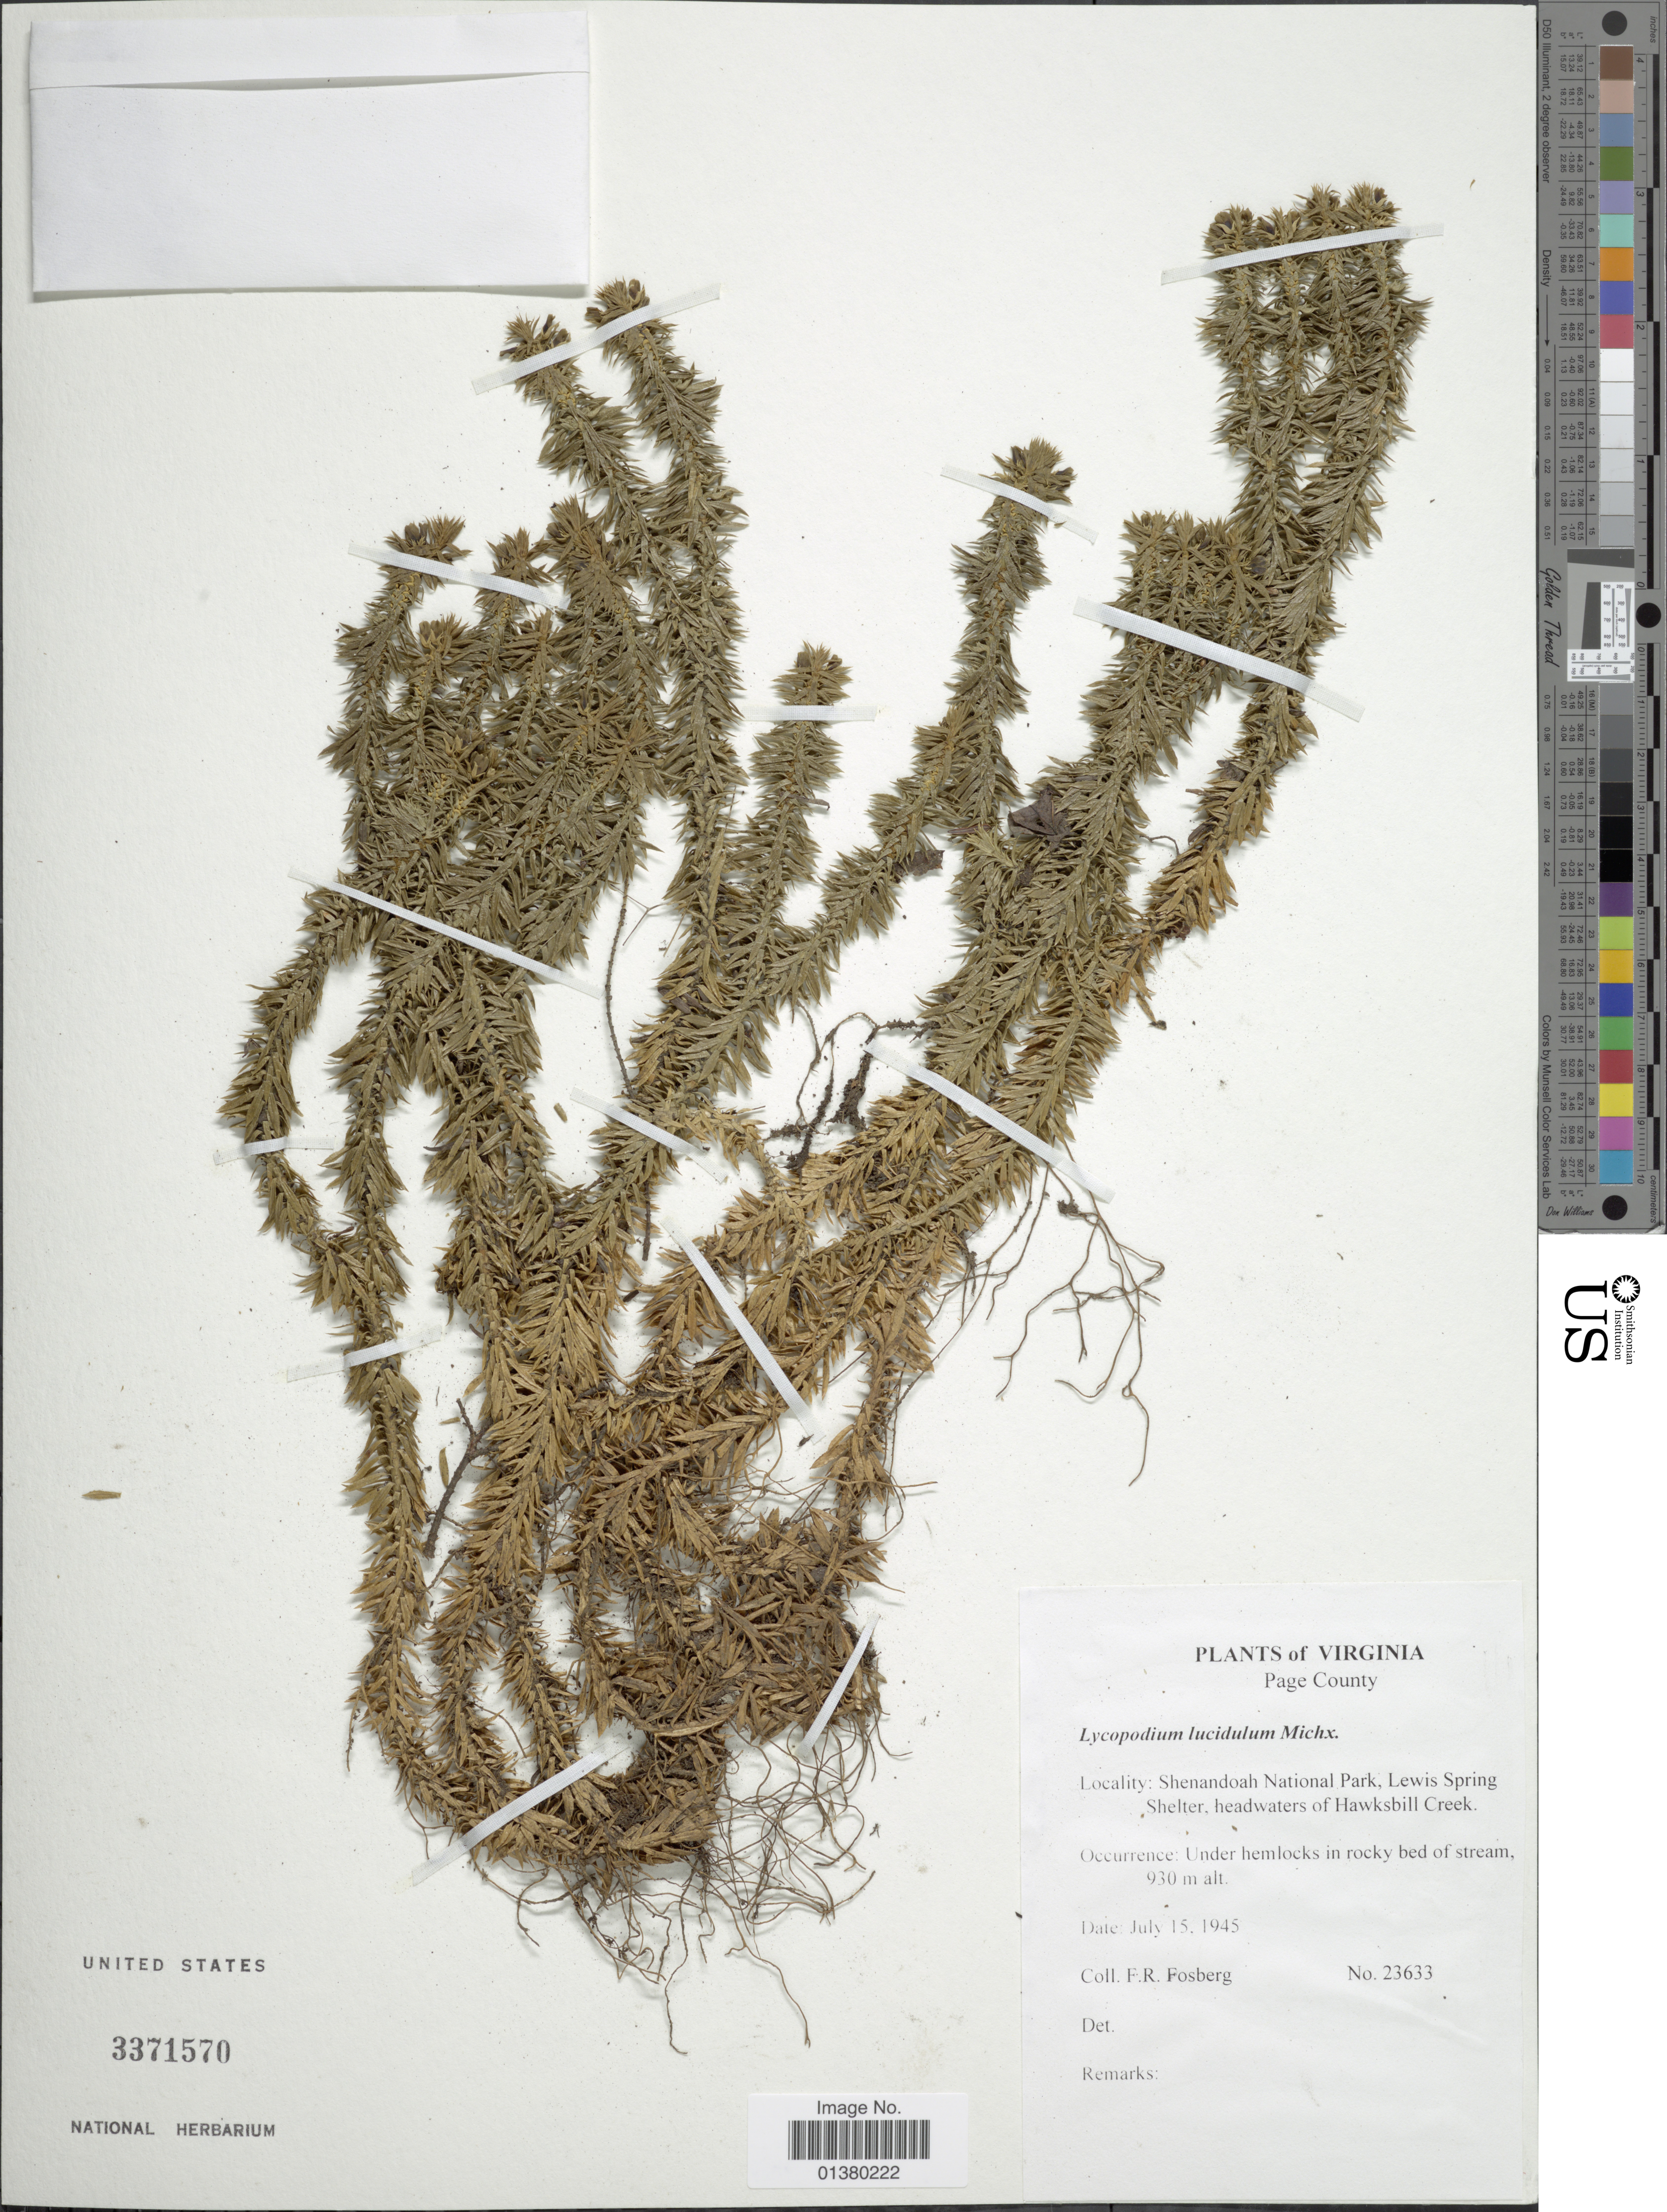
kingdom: Plantae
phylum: Tracheophyta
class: Lycopodiopsida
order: Lycopodiales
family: Lycopodiaceae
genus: Huperzia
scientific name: Huperzia lucidula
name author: (Michx.) Trevis.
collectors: F. R. Fosberg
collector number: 23633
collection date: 1945-07-15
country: United States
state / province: Virginia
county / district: Page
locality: Shenndoah National park, Lewis Spring Shelter, headwaters of Hawksbill Creek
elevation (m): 930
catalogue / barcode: US 3371570